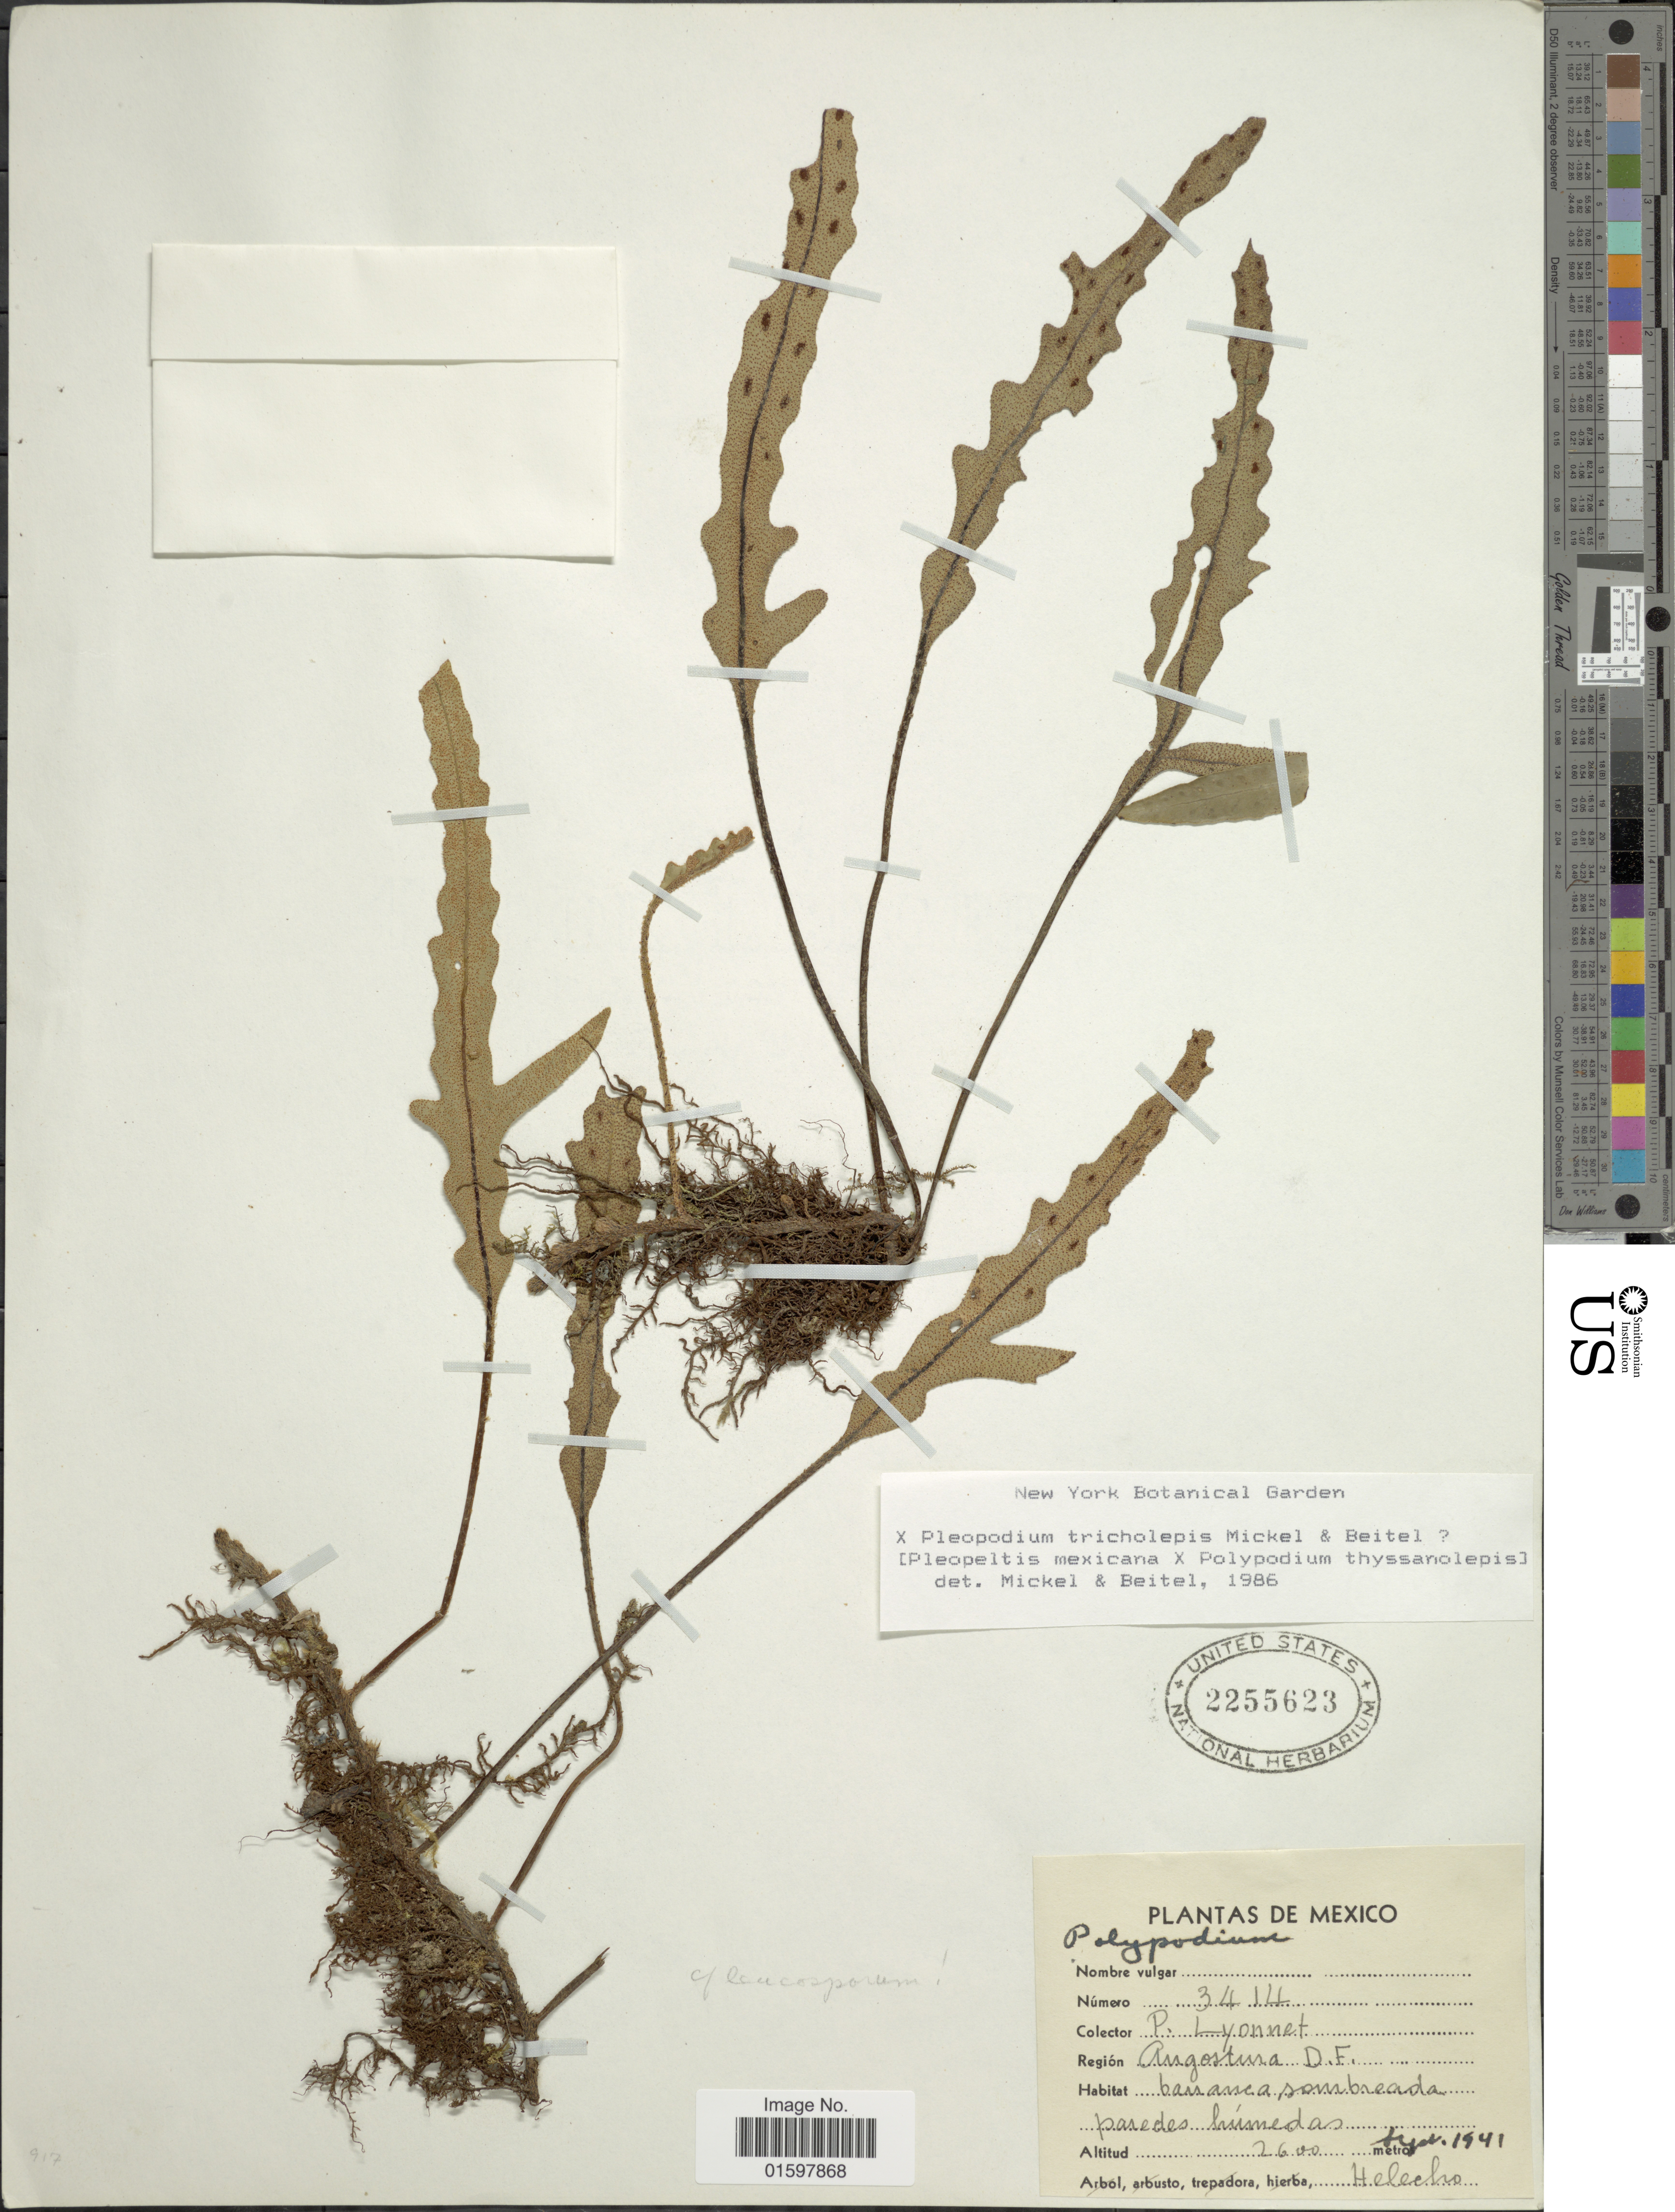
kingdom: Plantae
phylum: Tracheophyta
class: Polypodiopsida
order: Polypodiales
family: Polypodiaceae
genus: Pleopeltis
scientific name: Pleopeltis mexicana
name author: (Fée) Mickel & Beitel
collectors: P. Lyonnet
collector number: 3414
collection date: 1941-09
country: Mexico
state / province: Distrito Federal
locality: Región Angostura D.F.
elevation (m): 2600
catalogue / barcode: US 2255623